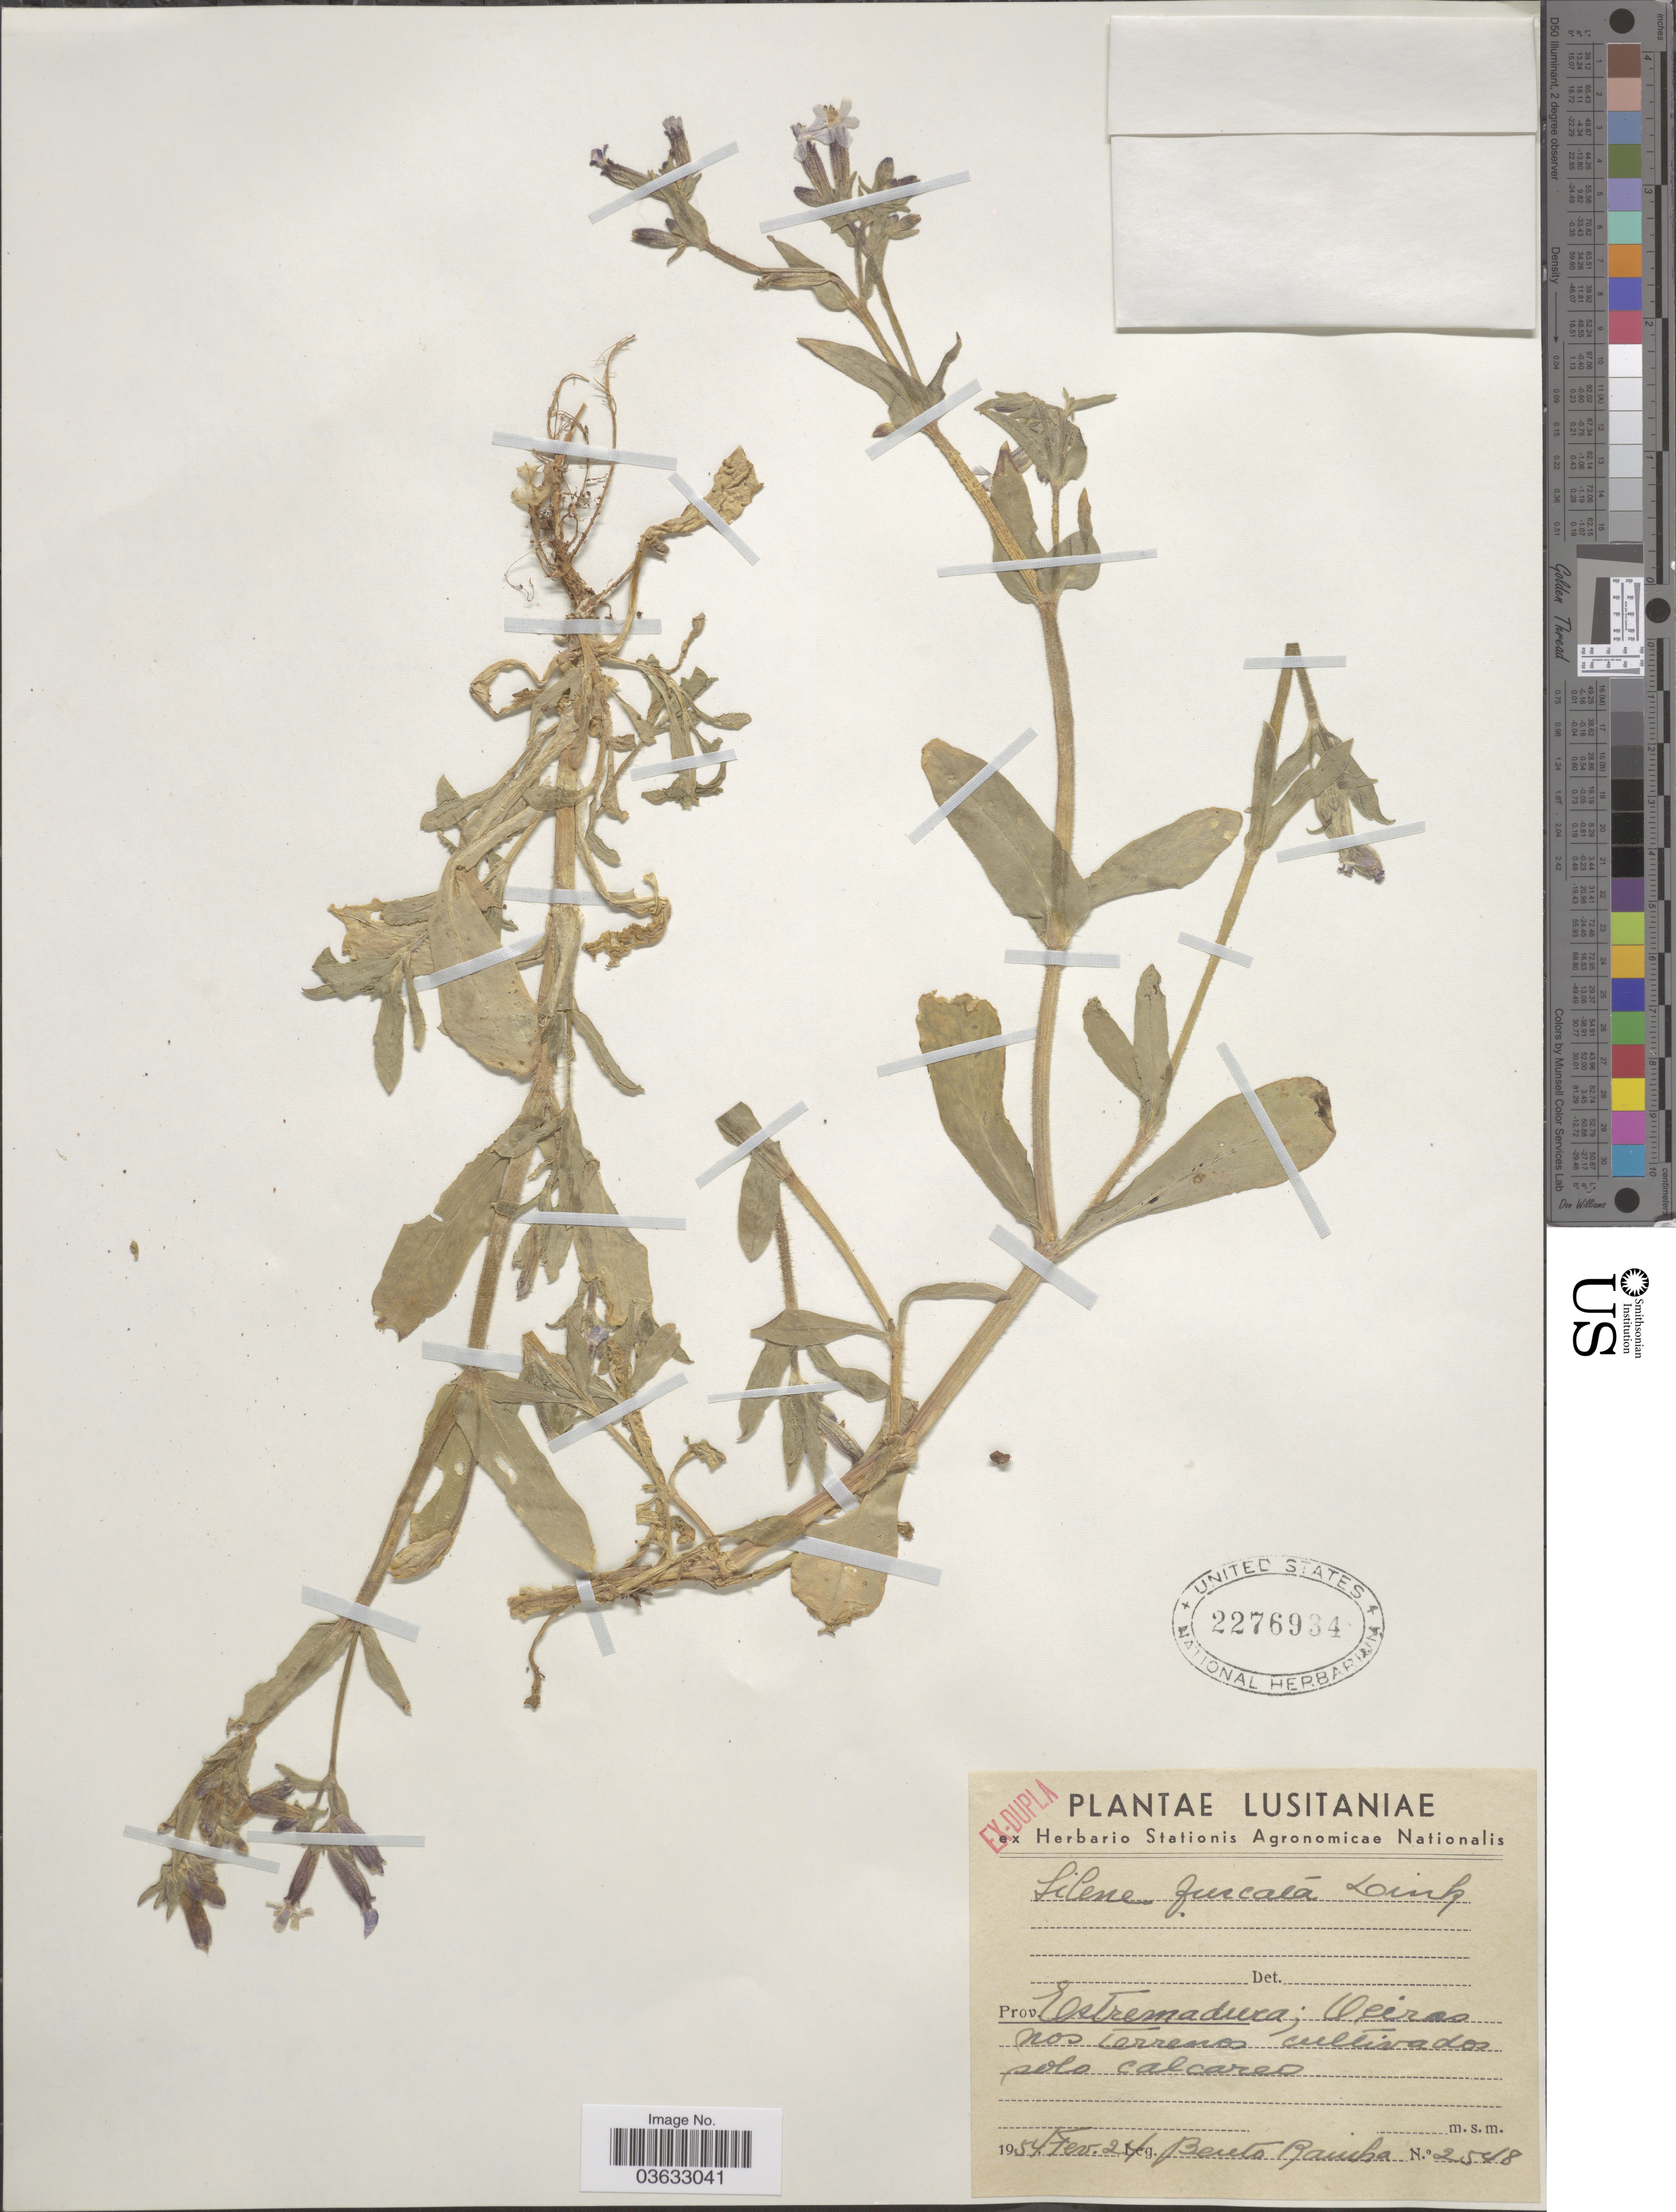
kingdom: Plantae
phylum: Tracheophyta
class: Magnoliopsida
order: Caryophyllales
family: Caryophyllaceae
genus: Silene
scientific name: Silene fuscata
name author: Link ex Brot.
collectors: B. Rainha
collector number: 2548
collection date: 1954-02-24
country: Portugal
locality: Lusitaniæ. Prov. Estremadura; Veiras nos terrenos cultivados solo calcares.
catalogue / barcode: US 2276934